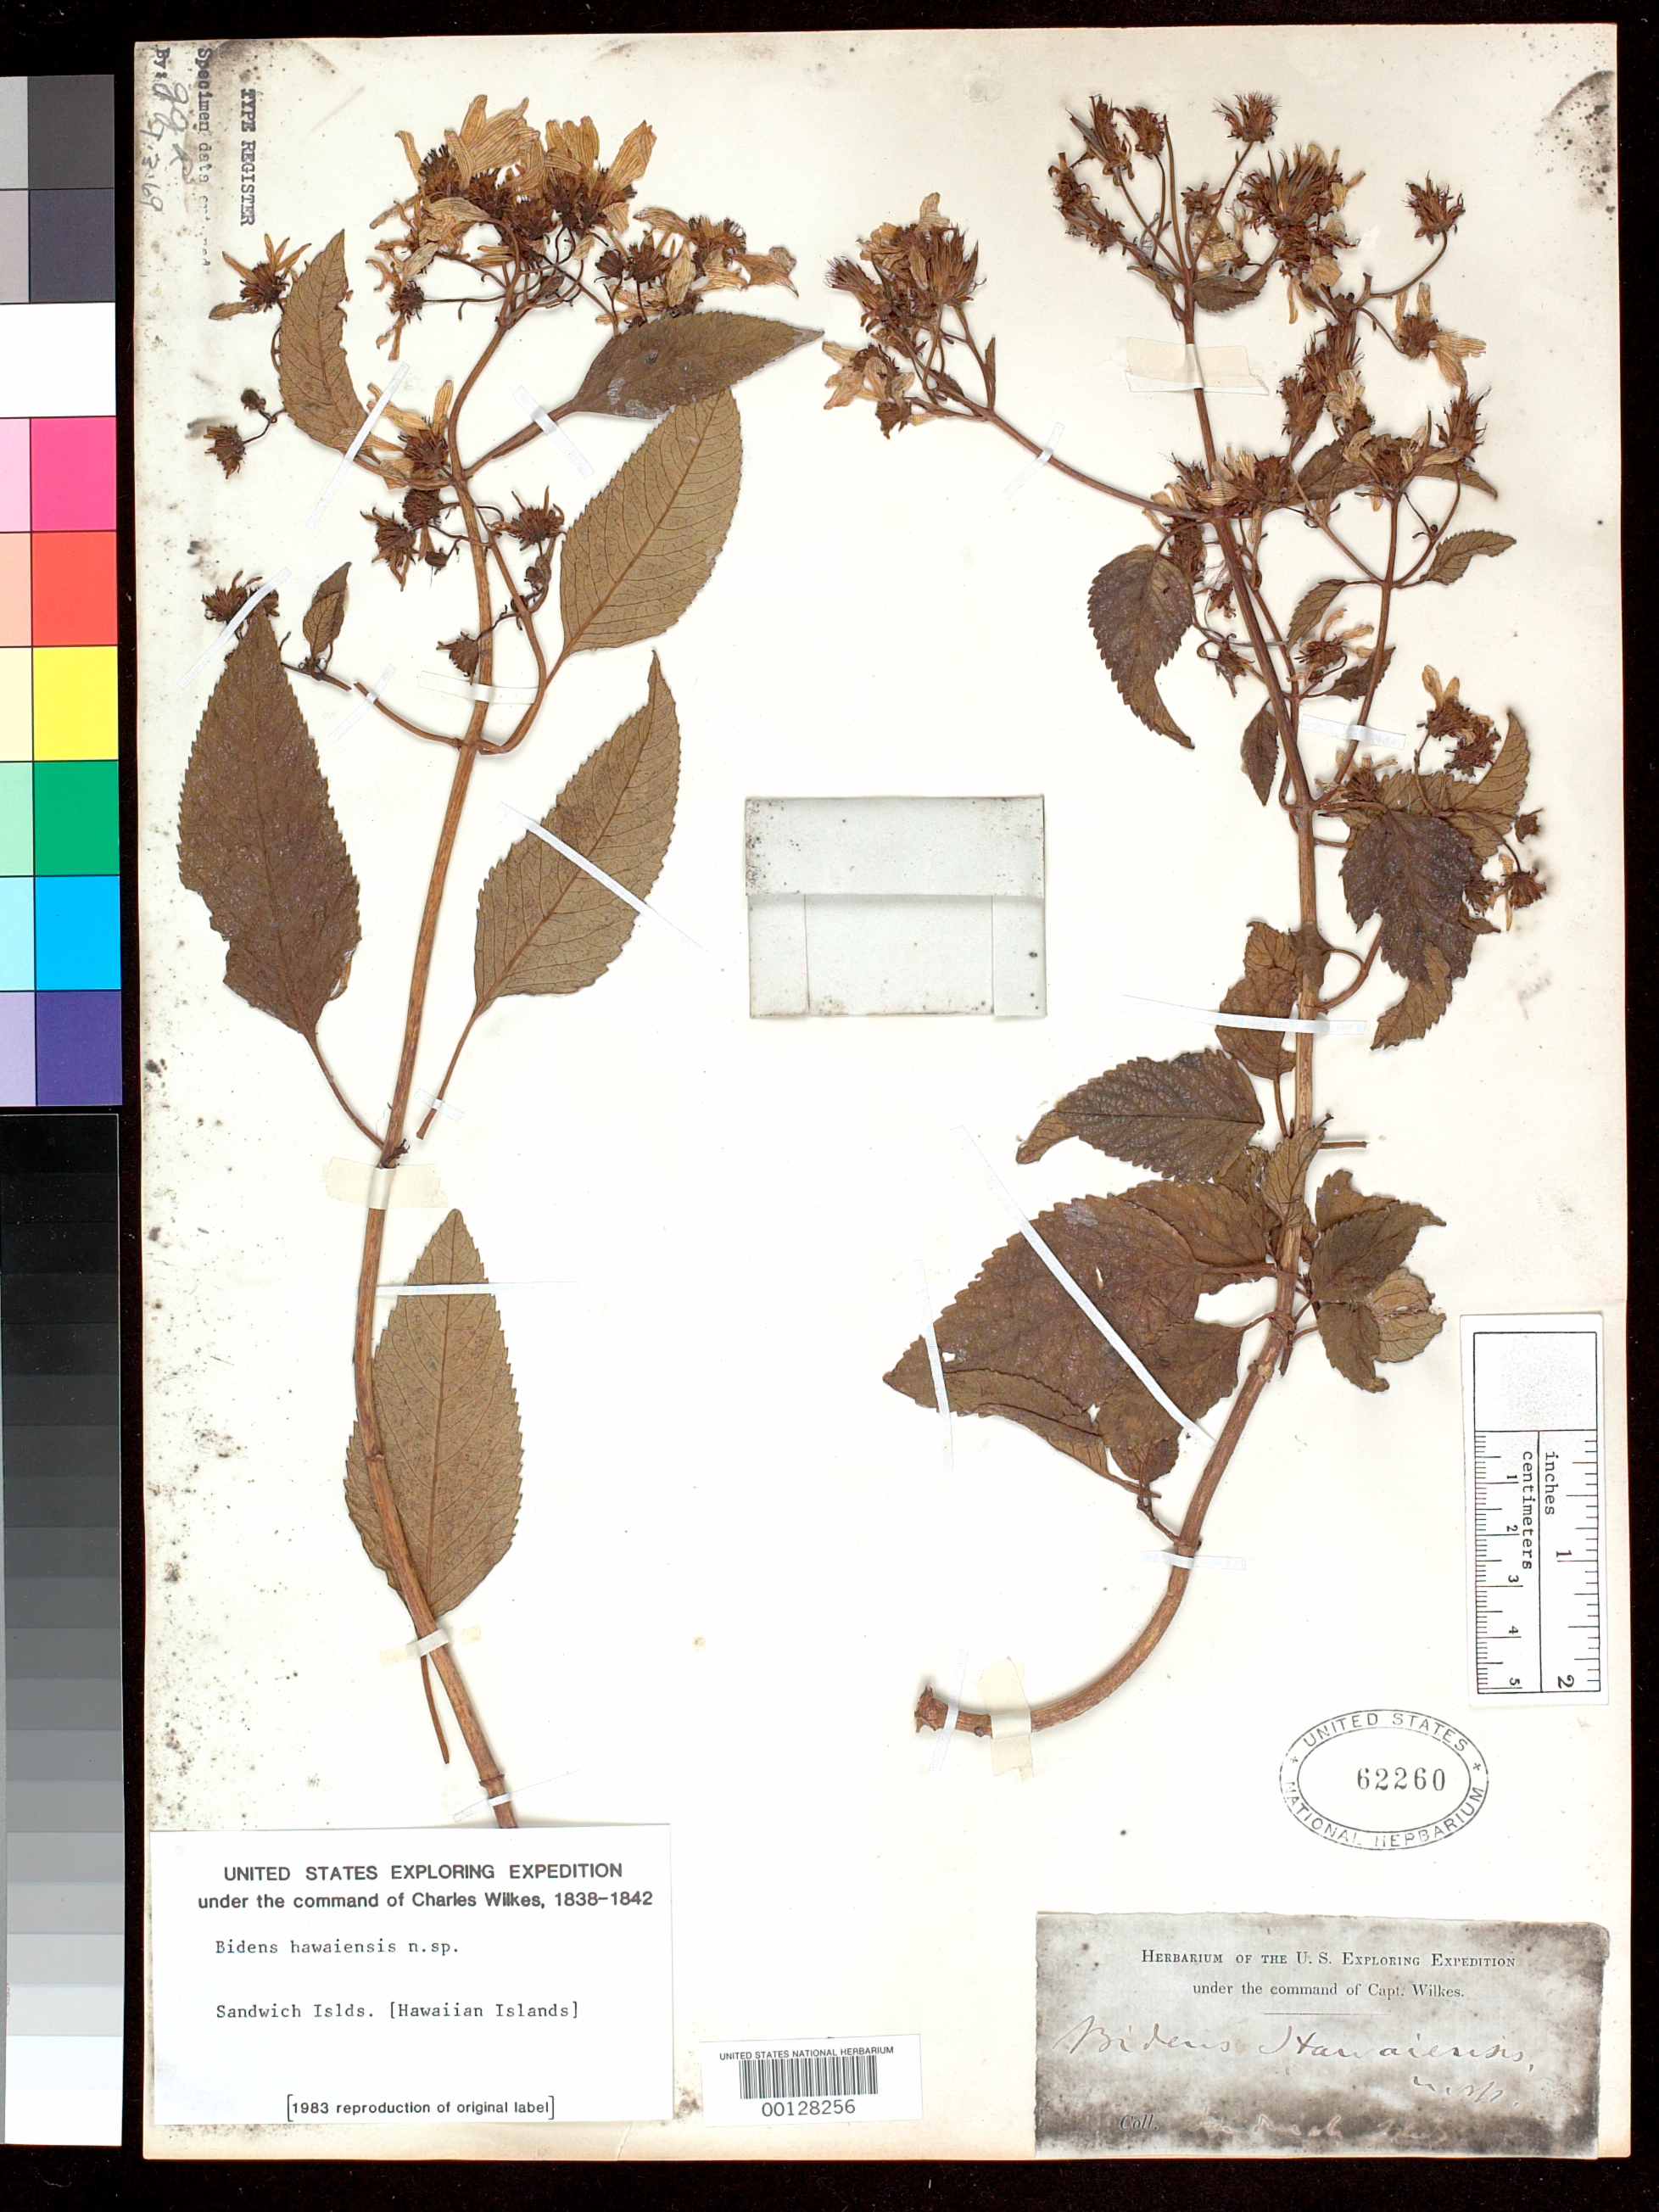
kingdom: Plantae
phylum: Tracheophyta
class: Magnoliopsida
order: Asterales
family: Asteraceae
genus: Bidens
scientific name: Bidens hawaiensis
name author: A. Gray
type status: Holotype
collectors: Wilkes Explor. Exped.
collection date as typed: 1840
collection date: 1840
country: United States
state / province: Hawaii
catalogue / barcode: US 62260